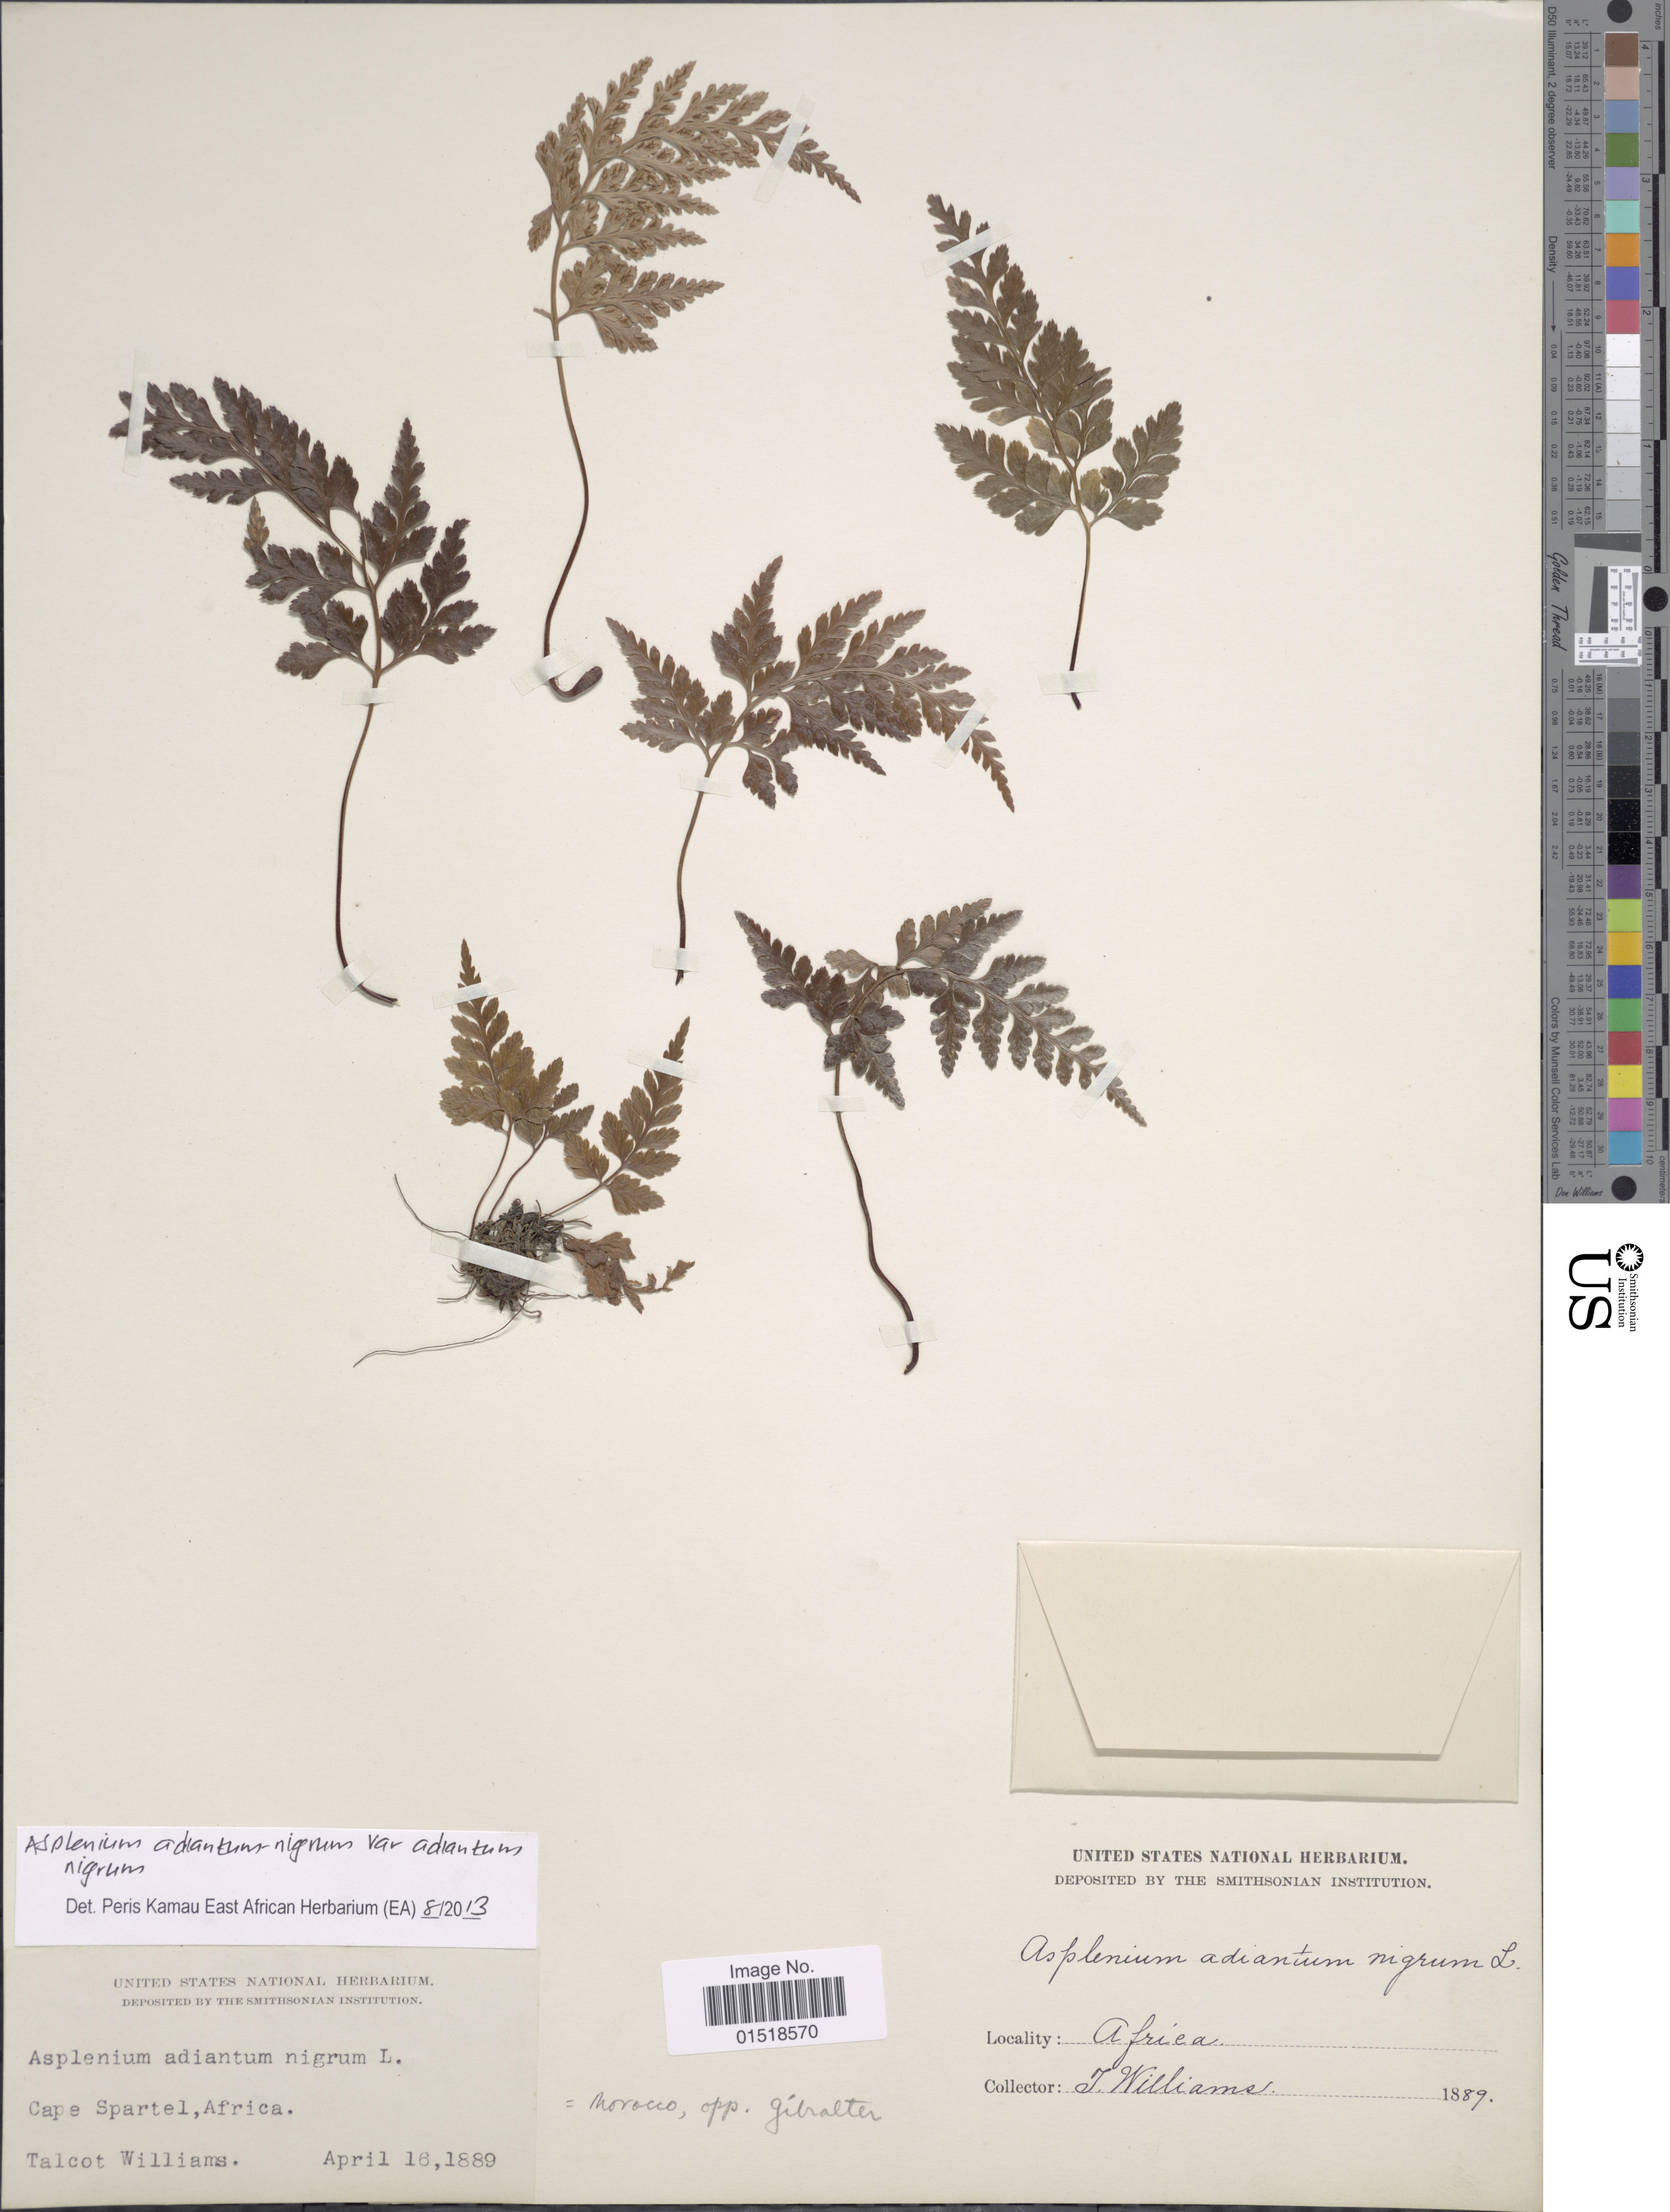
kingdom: Plantae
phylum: Tracheophyta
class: Polypodiopsida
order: Polypodiales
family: Aspleniaceae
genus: Asplenium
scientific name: Asplenium adiantum-nigrum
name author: L.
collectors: T. Williams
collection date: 1889-04-16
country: Morocco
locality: Cape Spartel. Africa.